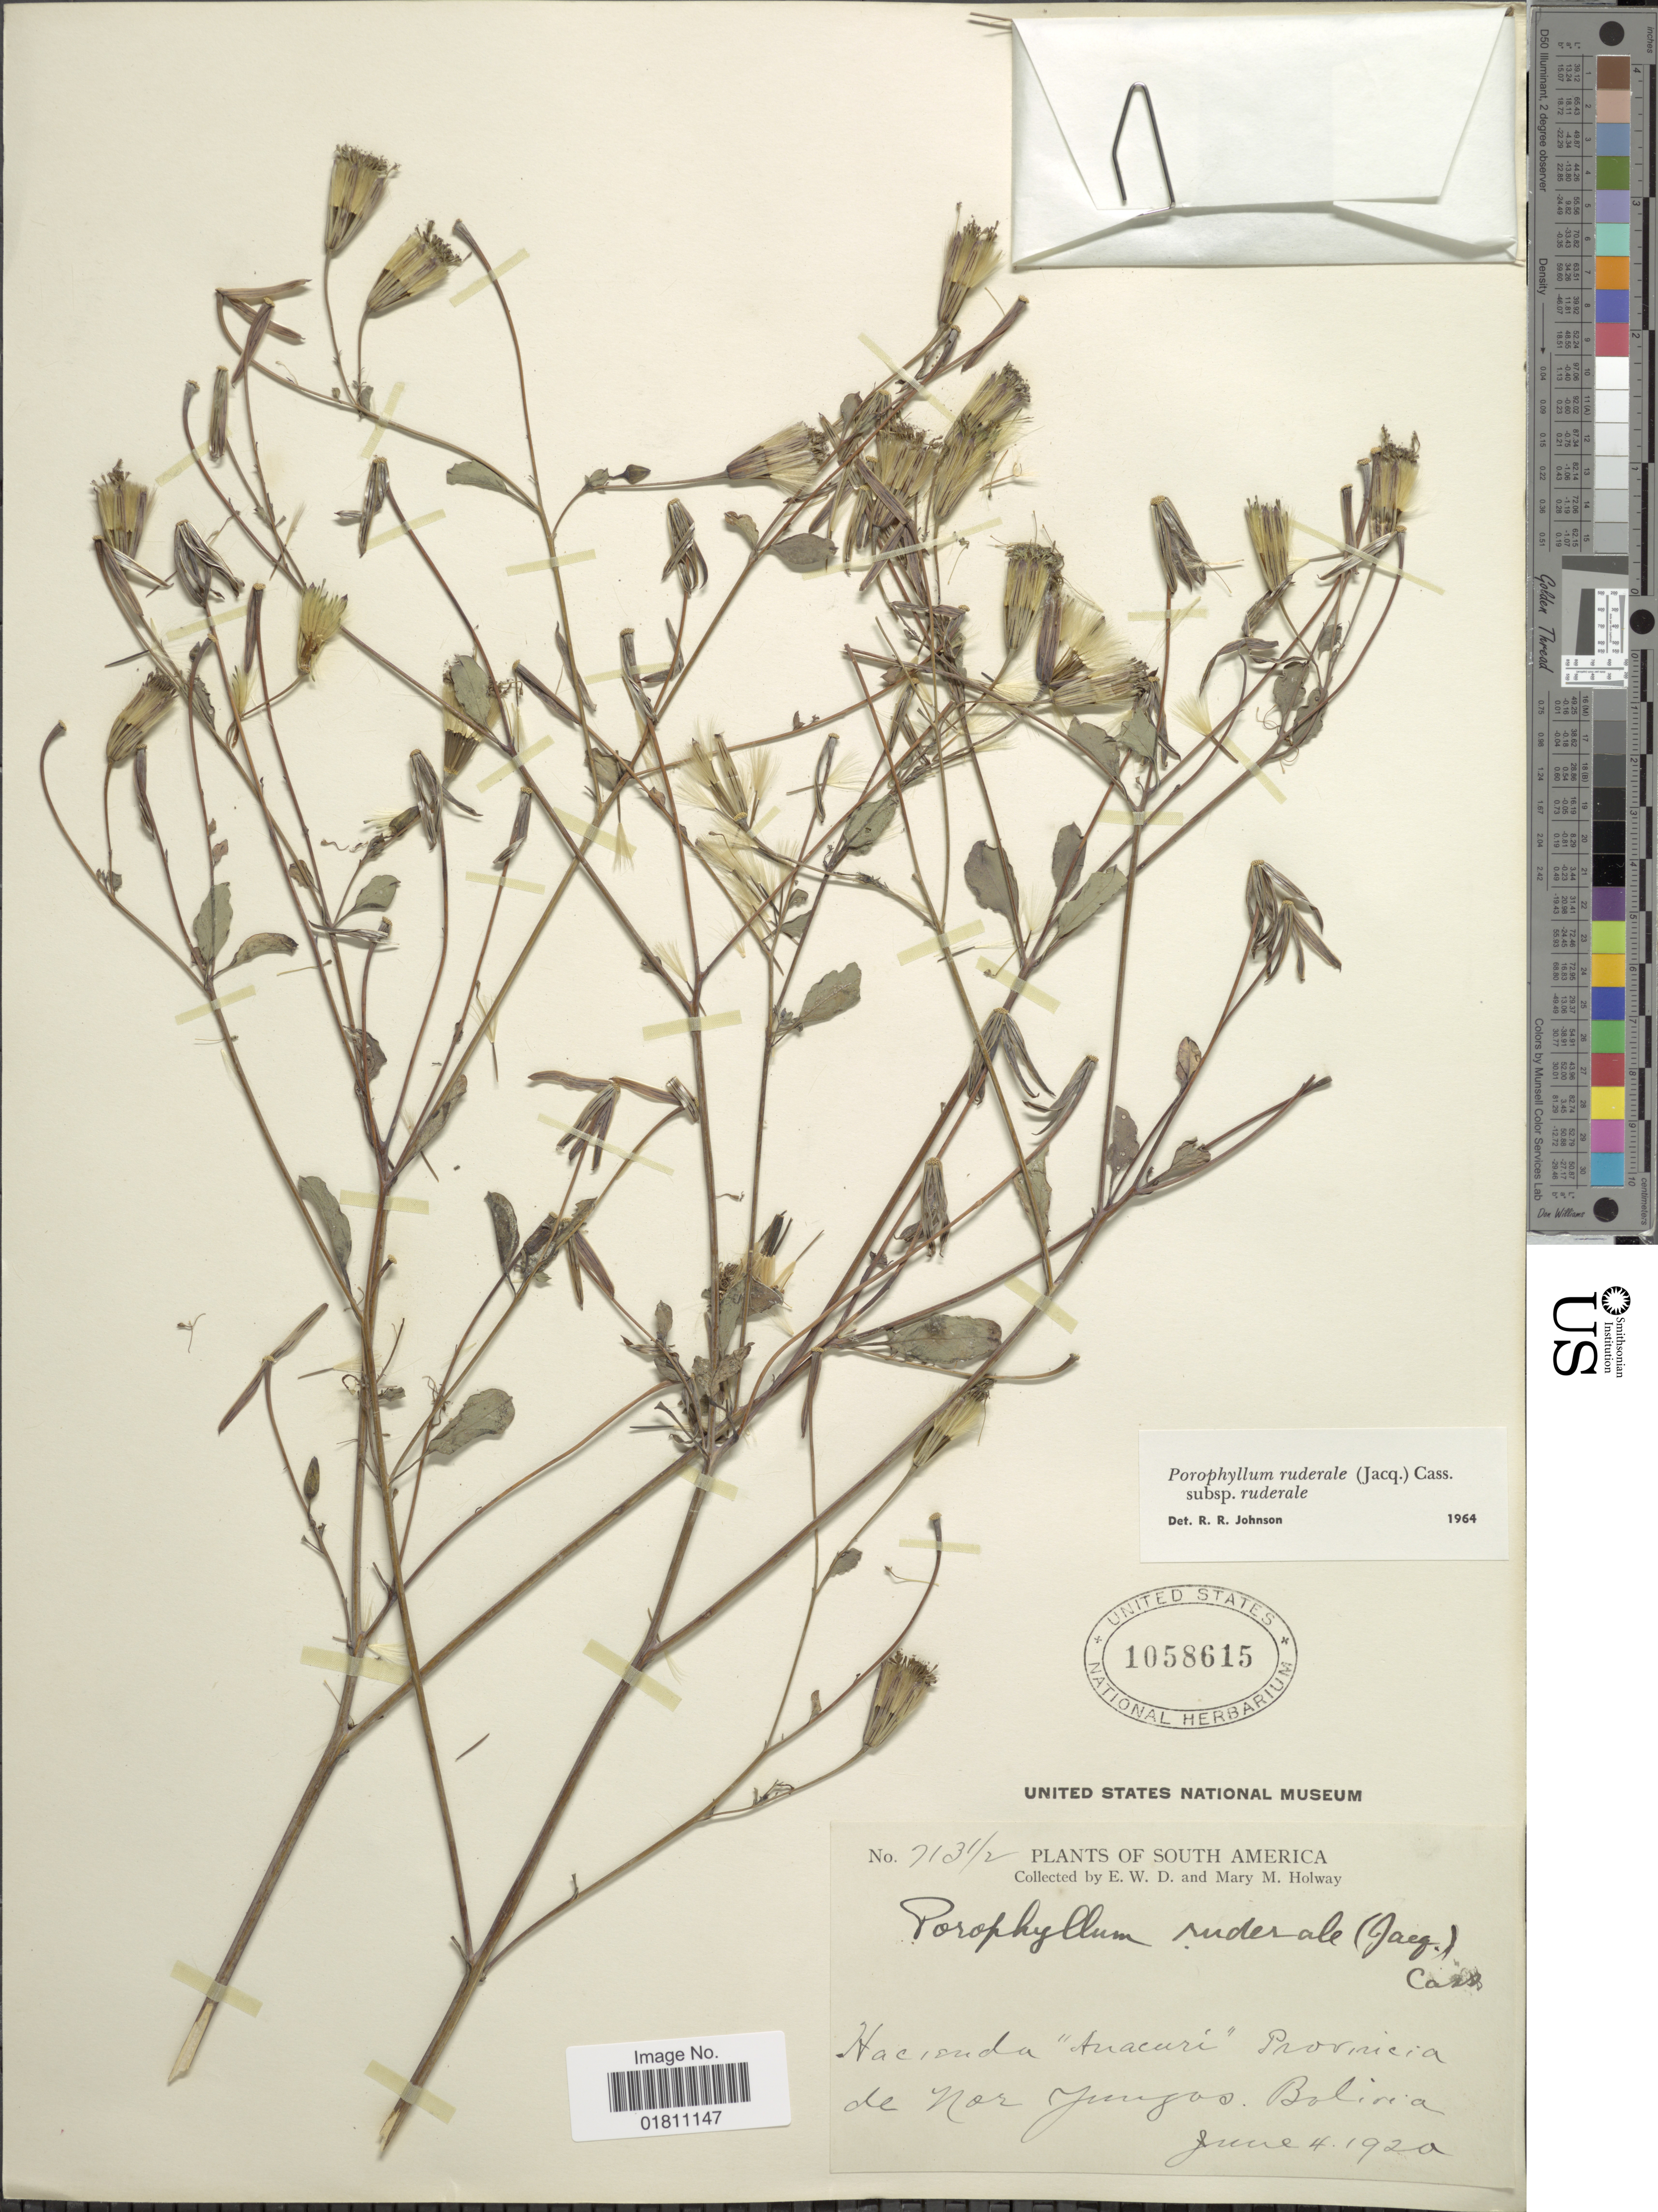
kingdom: Plantae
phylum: Tracheophyta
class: Magnoliopsida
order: Asterales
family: Asteraceae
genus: Porophyllum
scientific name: Porophyllum ruderale subsp. ruderale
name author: (Jacq.) Cass.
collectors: E. W. D. Holway & M. M. Holway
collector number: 713½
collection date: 1920-06-04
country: Bolivia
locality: Hacienda 'Anacuri' Provincia de Nor Yungas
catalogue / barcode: US 1058615